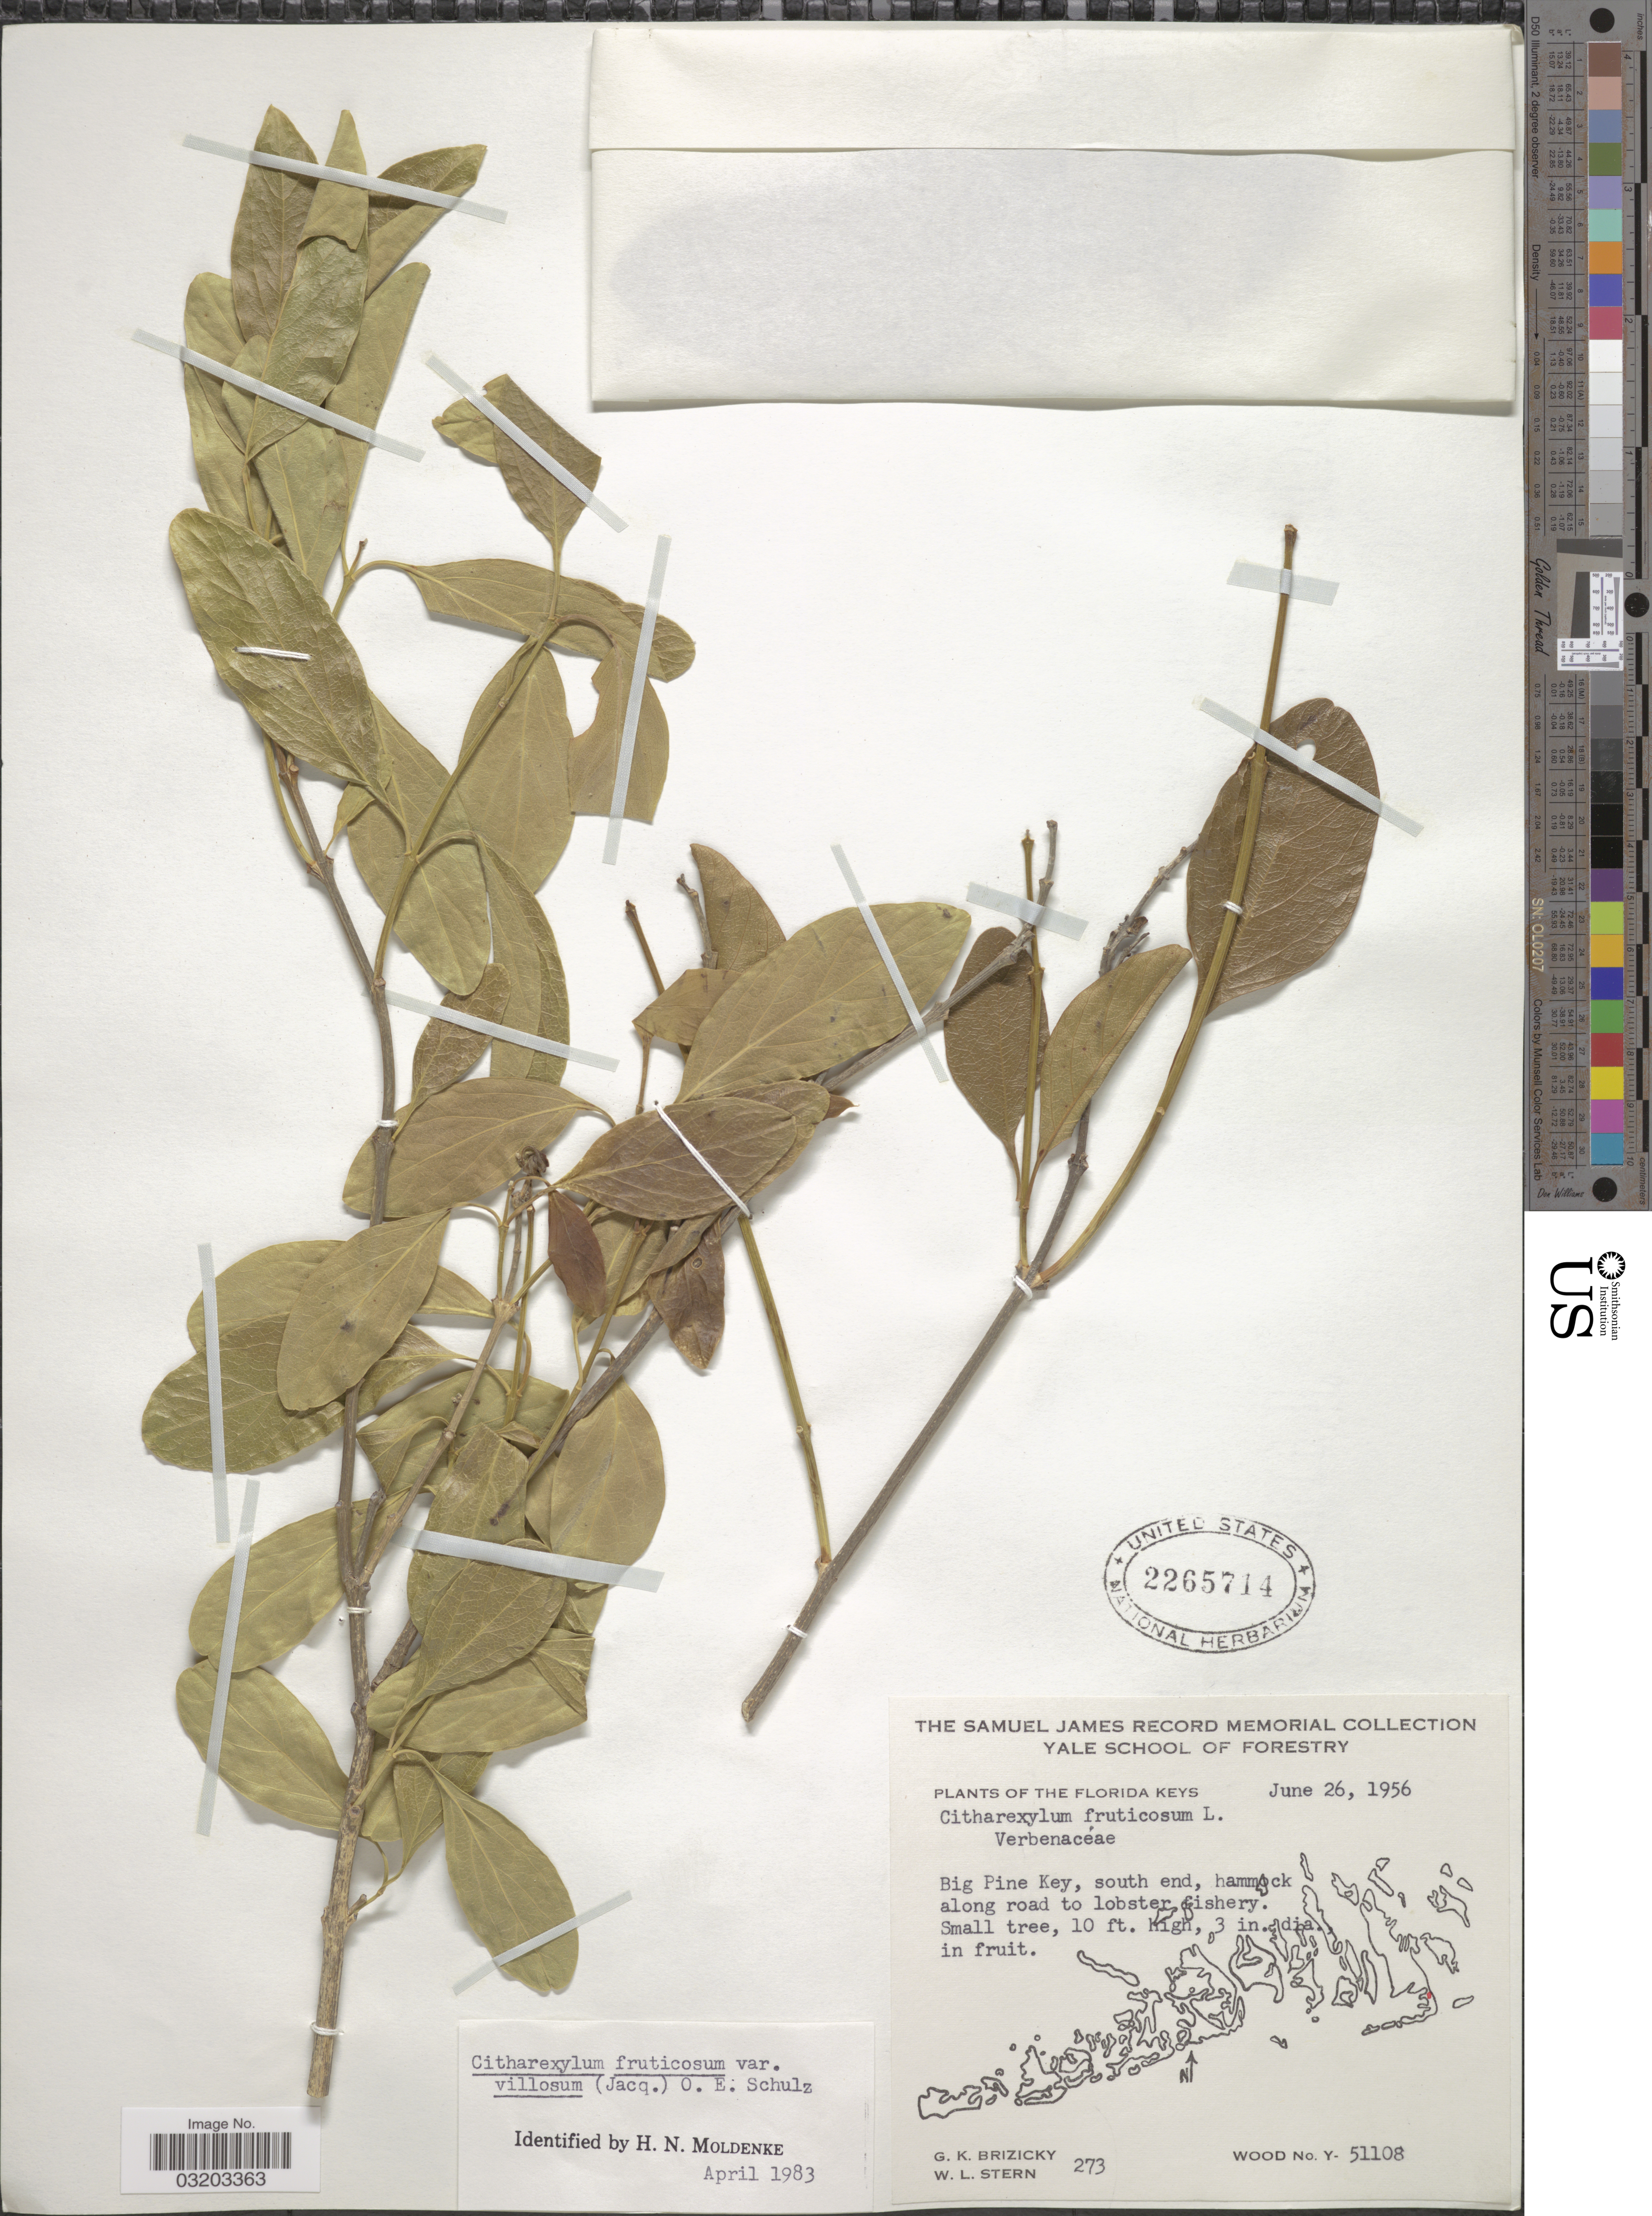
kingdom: Plantae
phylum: Tracheophyta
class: Magnoliopsida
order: Lamiales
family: Verbenaceae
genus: Citharexylum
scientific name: Citharexylum fruticosum var. villosum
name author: (Jacq.) O.E. Schulz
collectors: G. K. Brizicky & W. L. Stern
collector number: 273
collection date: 1956-06-26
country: United States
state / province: Florida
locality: The Florida Keys. Big Pine Key, south end, hammock along road to lobster fishery.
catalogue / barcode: US 2265714